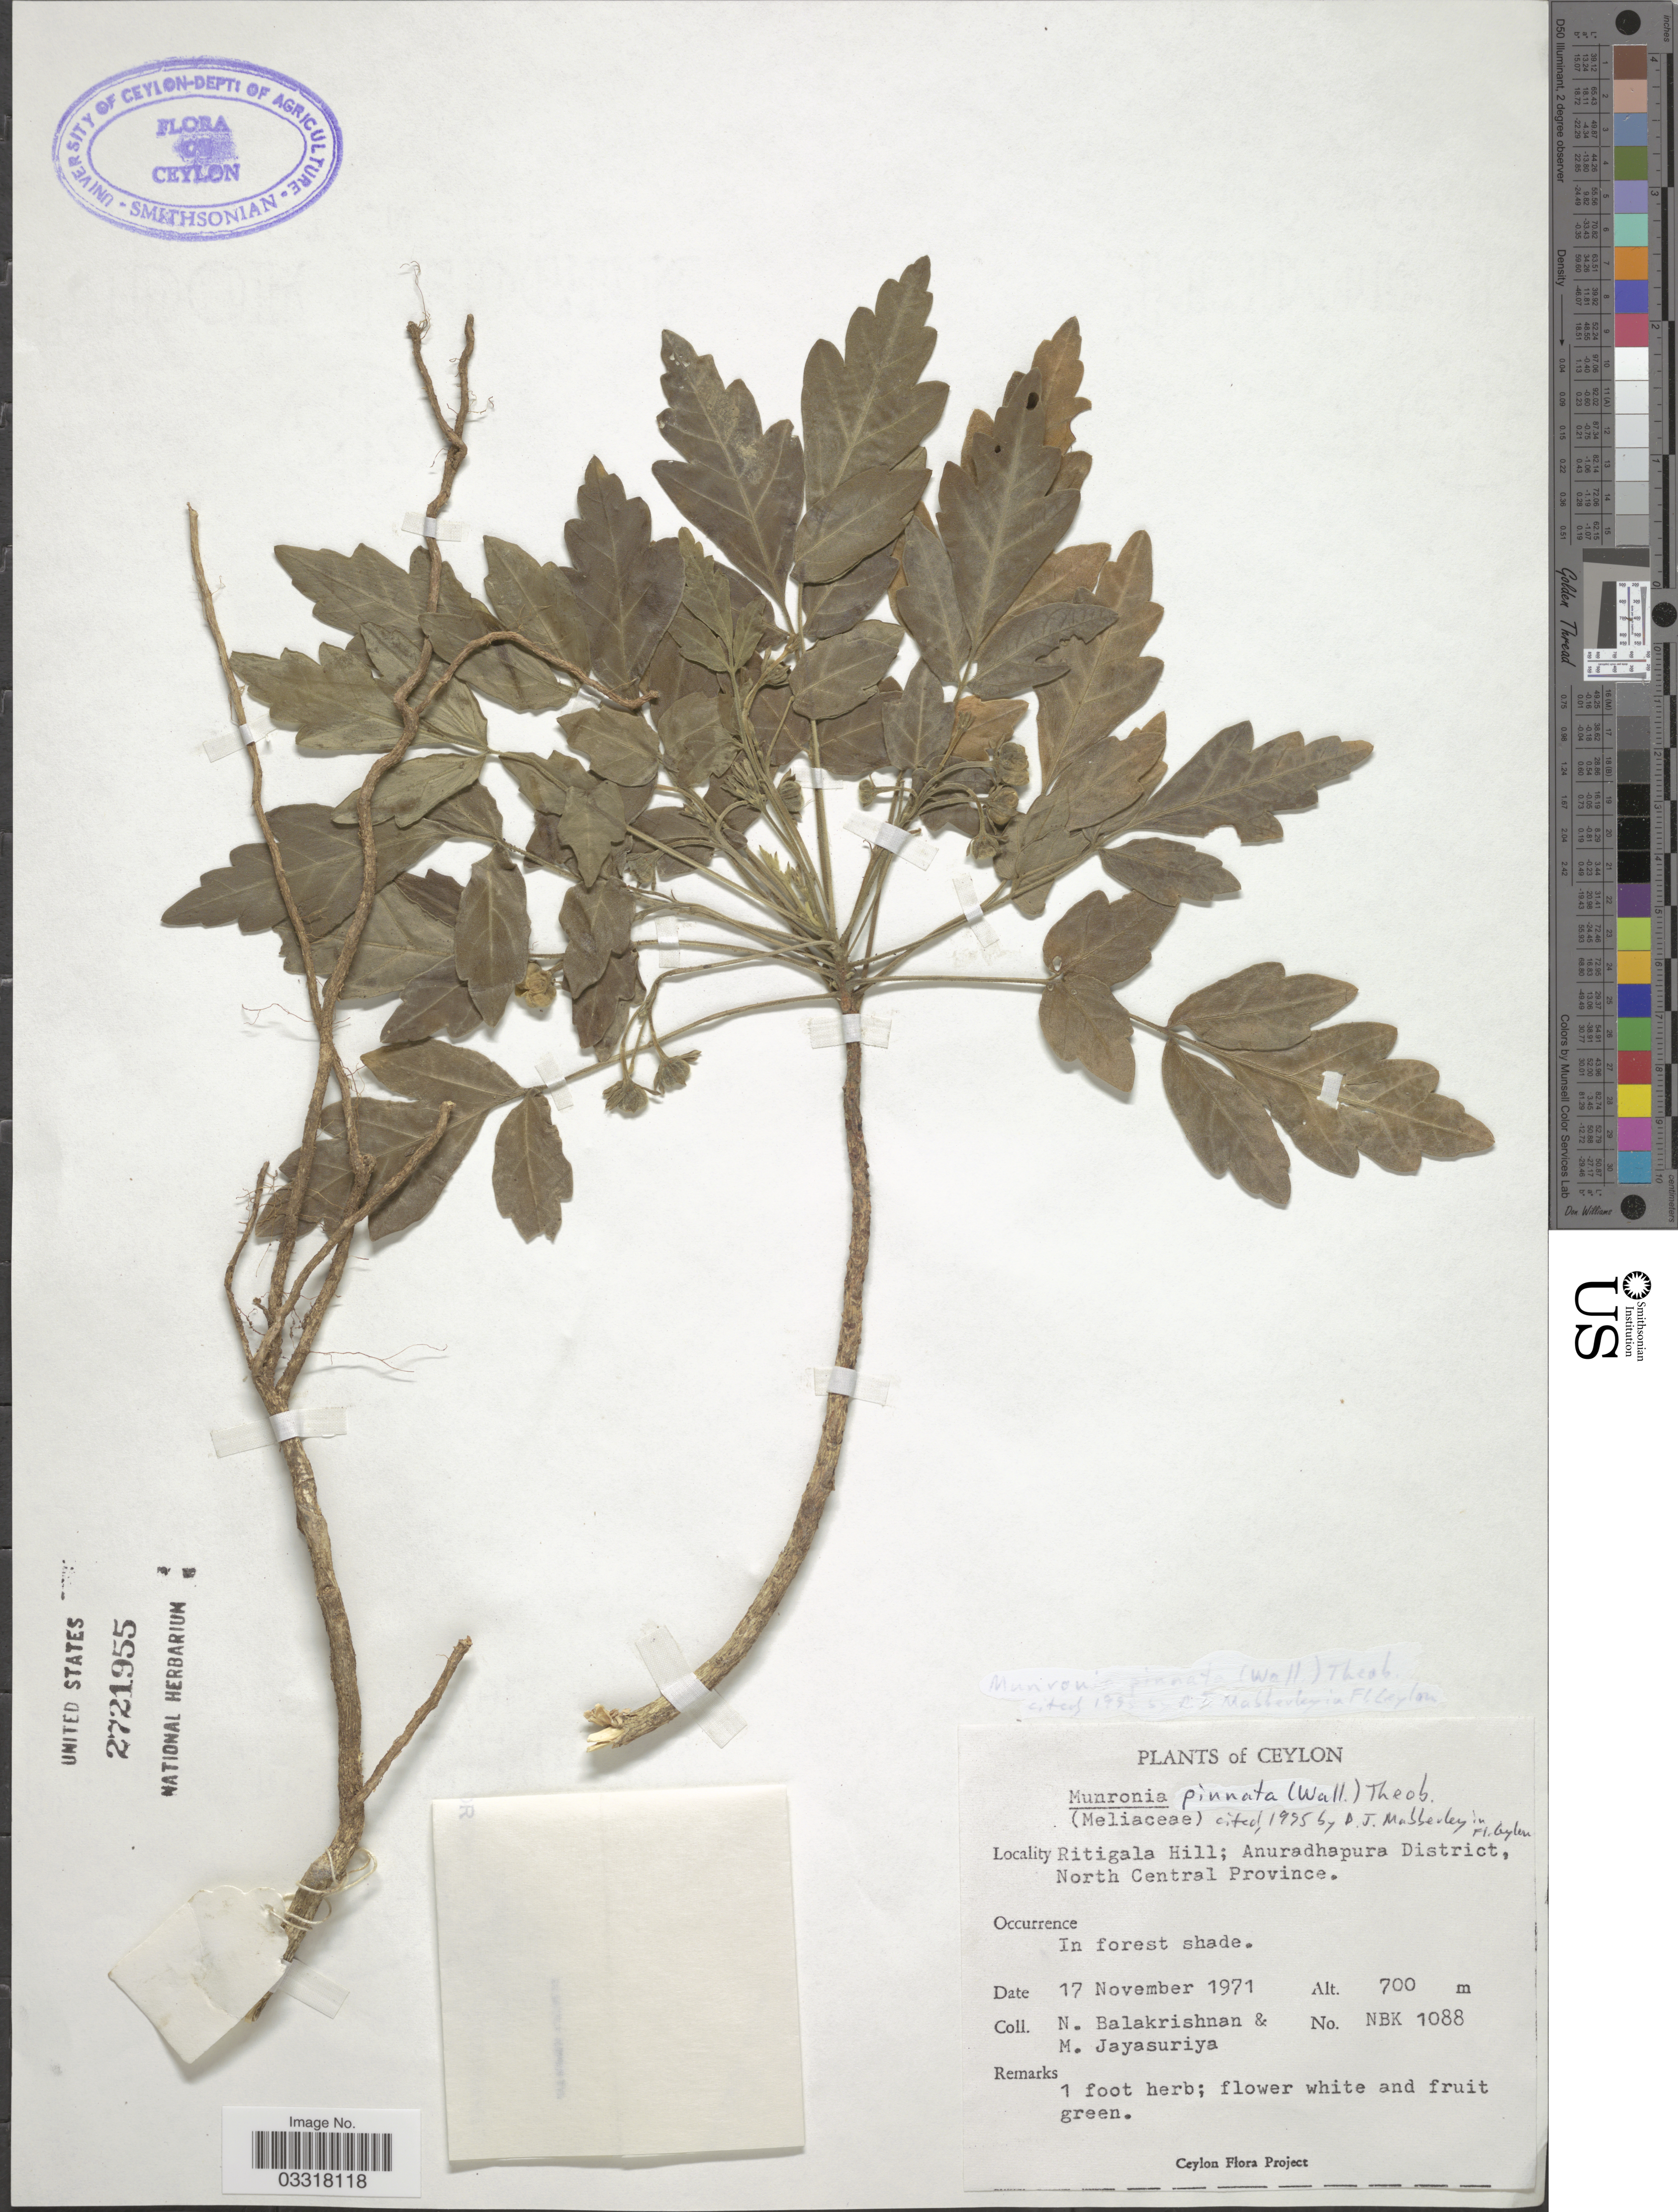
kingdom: Plantae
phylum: Tracheophyta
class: Magnoliopsida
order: Sapindales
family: Meliaceae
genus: Munronia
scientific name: Munronia pinnata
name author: (Wall.) Theobald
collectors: N. Balakrishnan & M. Jayasuriya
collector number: NBK1088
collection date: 1971-11-17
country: Sri Lanka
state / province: North Central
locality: Ceylon. Ritigala Hill; Anuradhapura District.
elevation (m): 700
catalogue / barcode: US 2721955